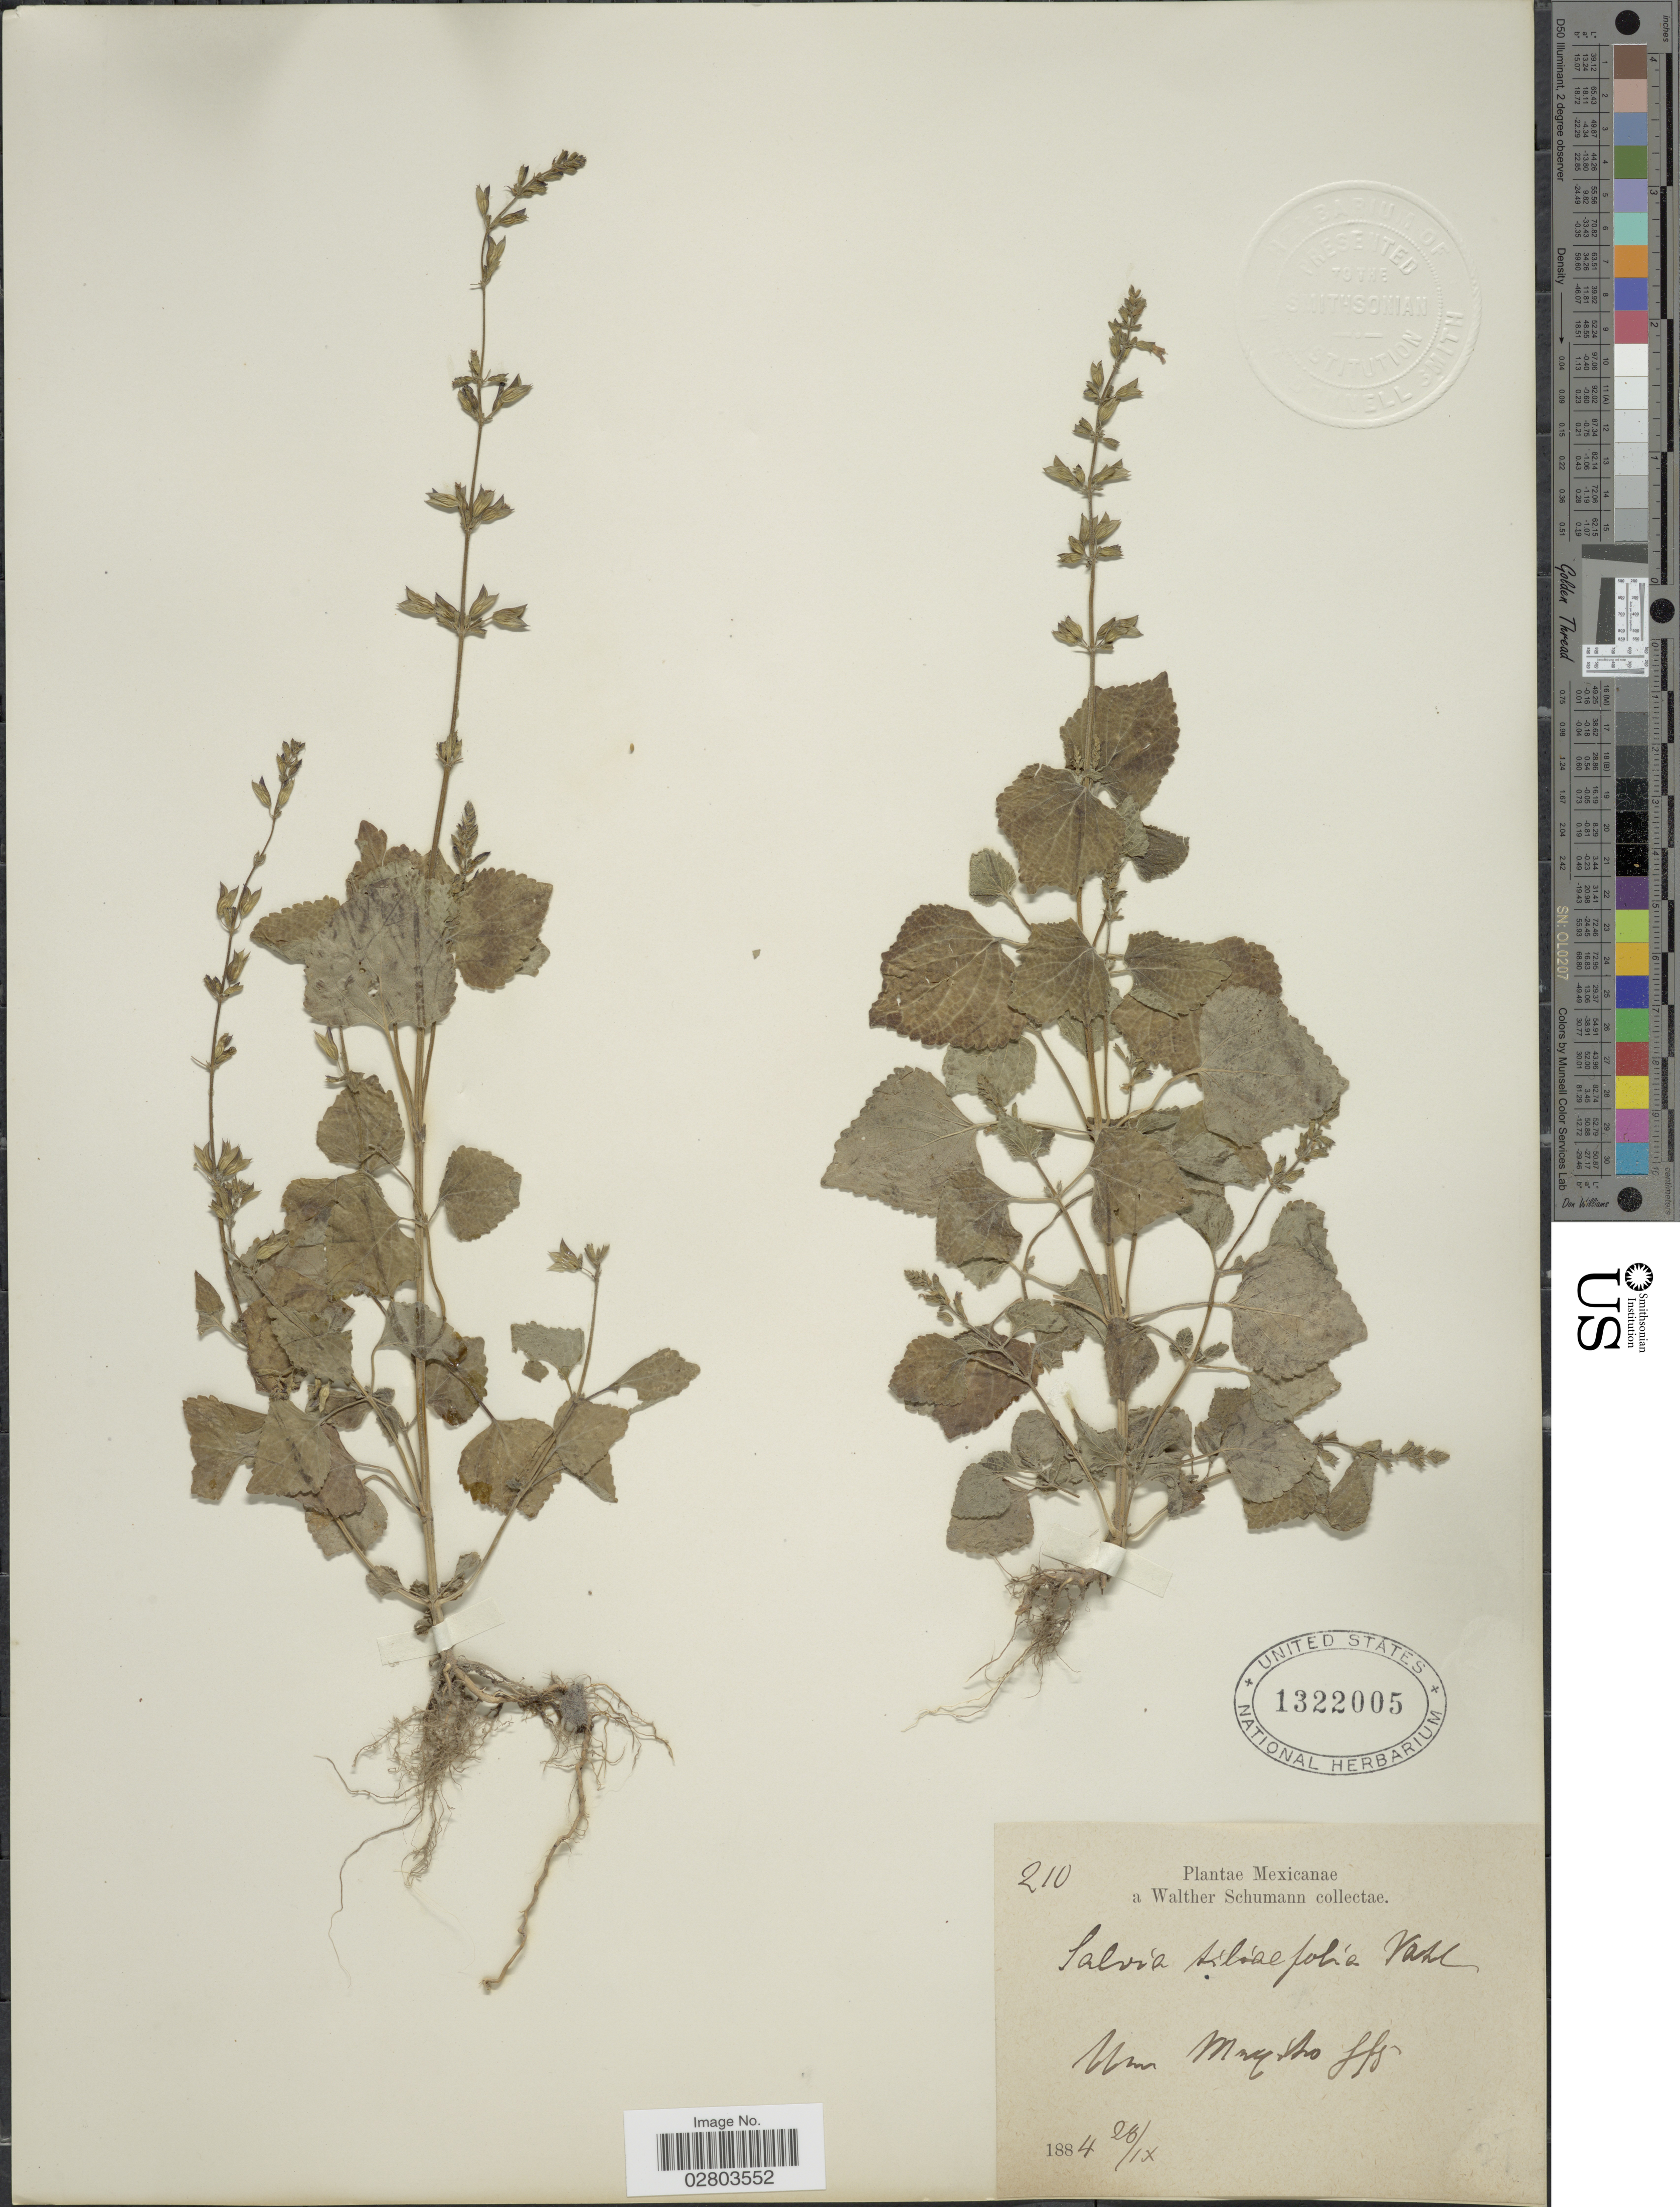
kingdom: Plantae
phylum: Tracheophyta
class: Magnoliopsida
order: Lamiales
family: Lamiaceae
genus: Salvia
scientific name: Salvia tiliifolia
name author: Vahl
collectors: W. Schumann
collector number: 210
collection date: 1884-09-28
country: Mexico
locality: Um Mexiko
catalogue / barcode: US 1322005